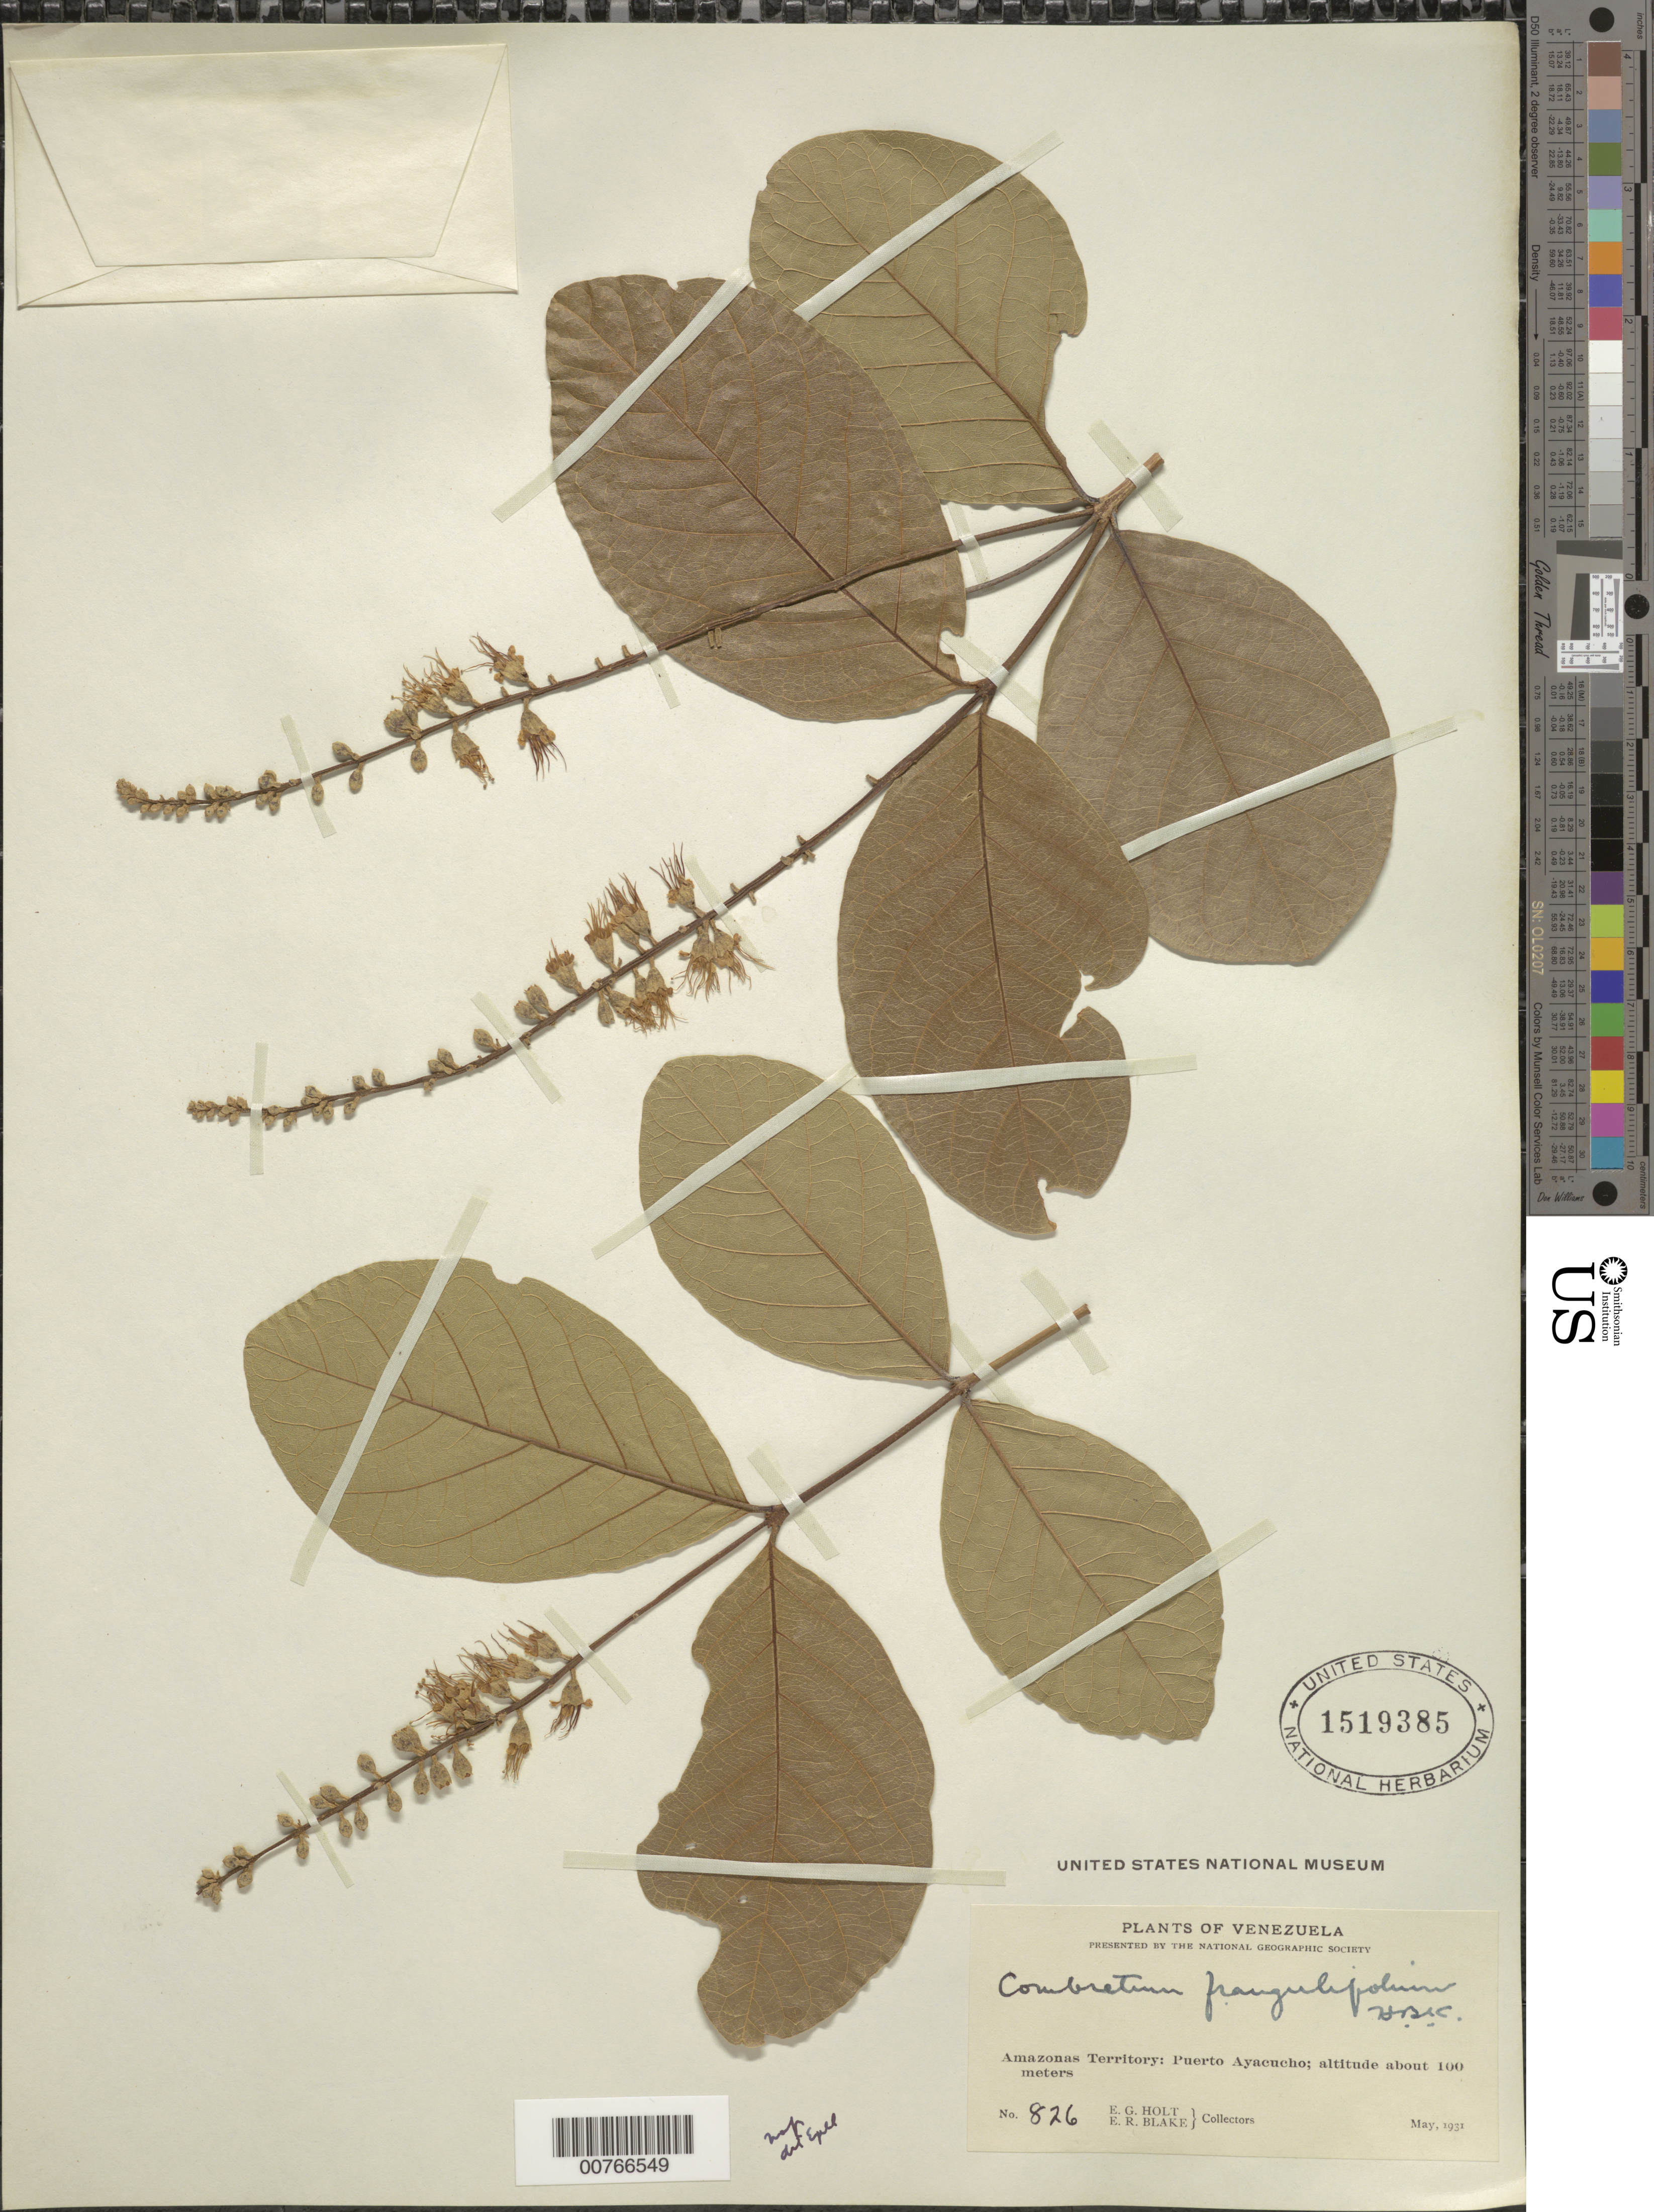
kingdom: Plantae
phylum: Tracheophyta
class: Magnoliopsida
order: Myrtales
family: Combretaceae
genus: Combretum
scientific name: Combretum frangulifolium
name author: Kunth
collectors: E. Holt & E. R. Blake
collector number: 826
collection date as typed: May-31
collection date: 1931-05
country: Venezuela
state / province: Amazonas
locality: Puerto Ayacucho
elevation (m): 100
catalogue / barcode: US 1519385